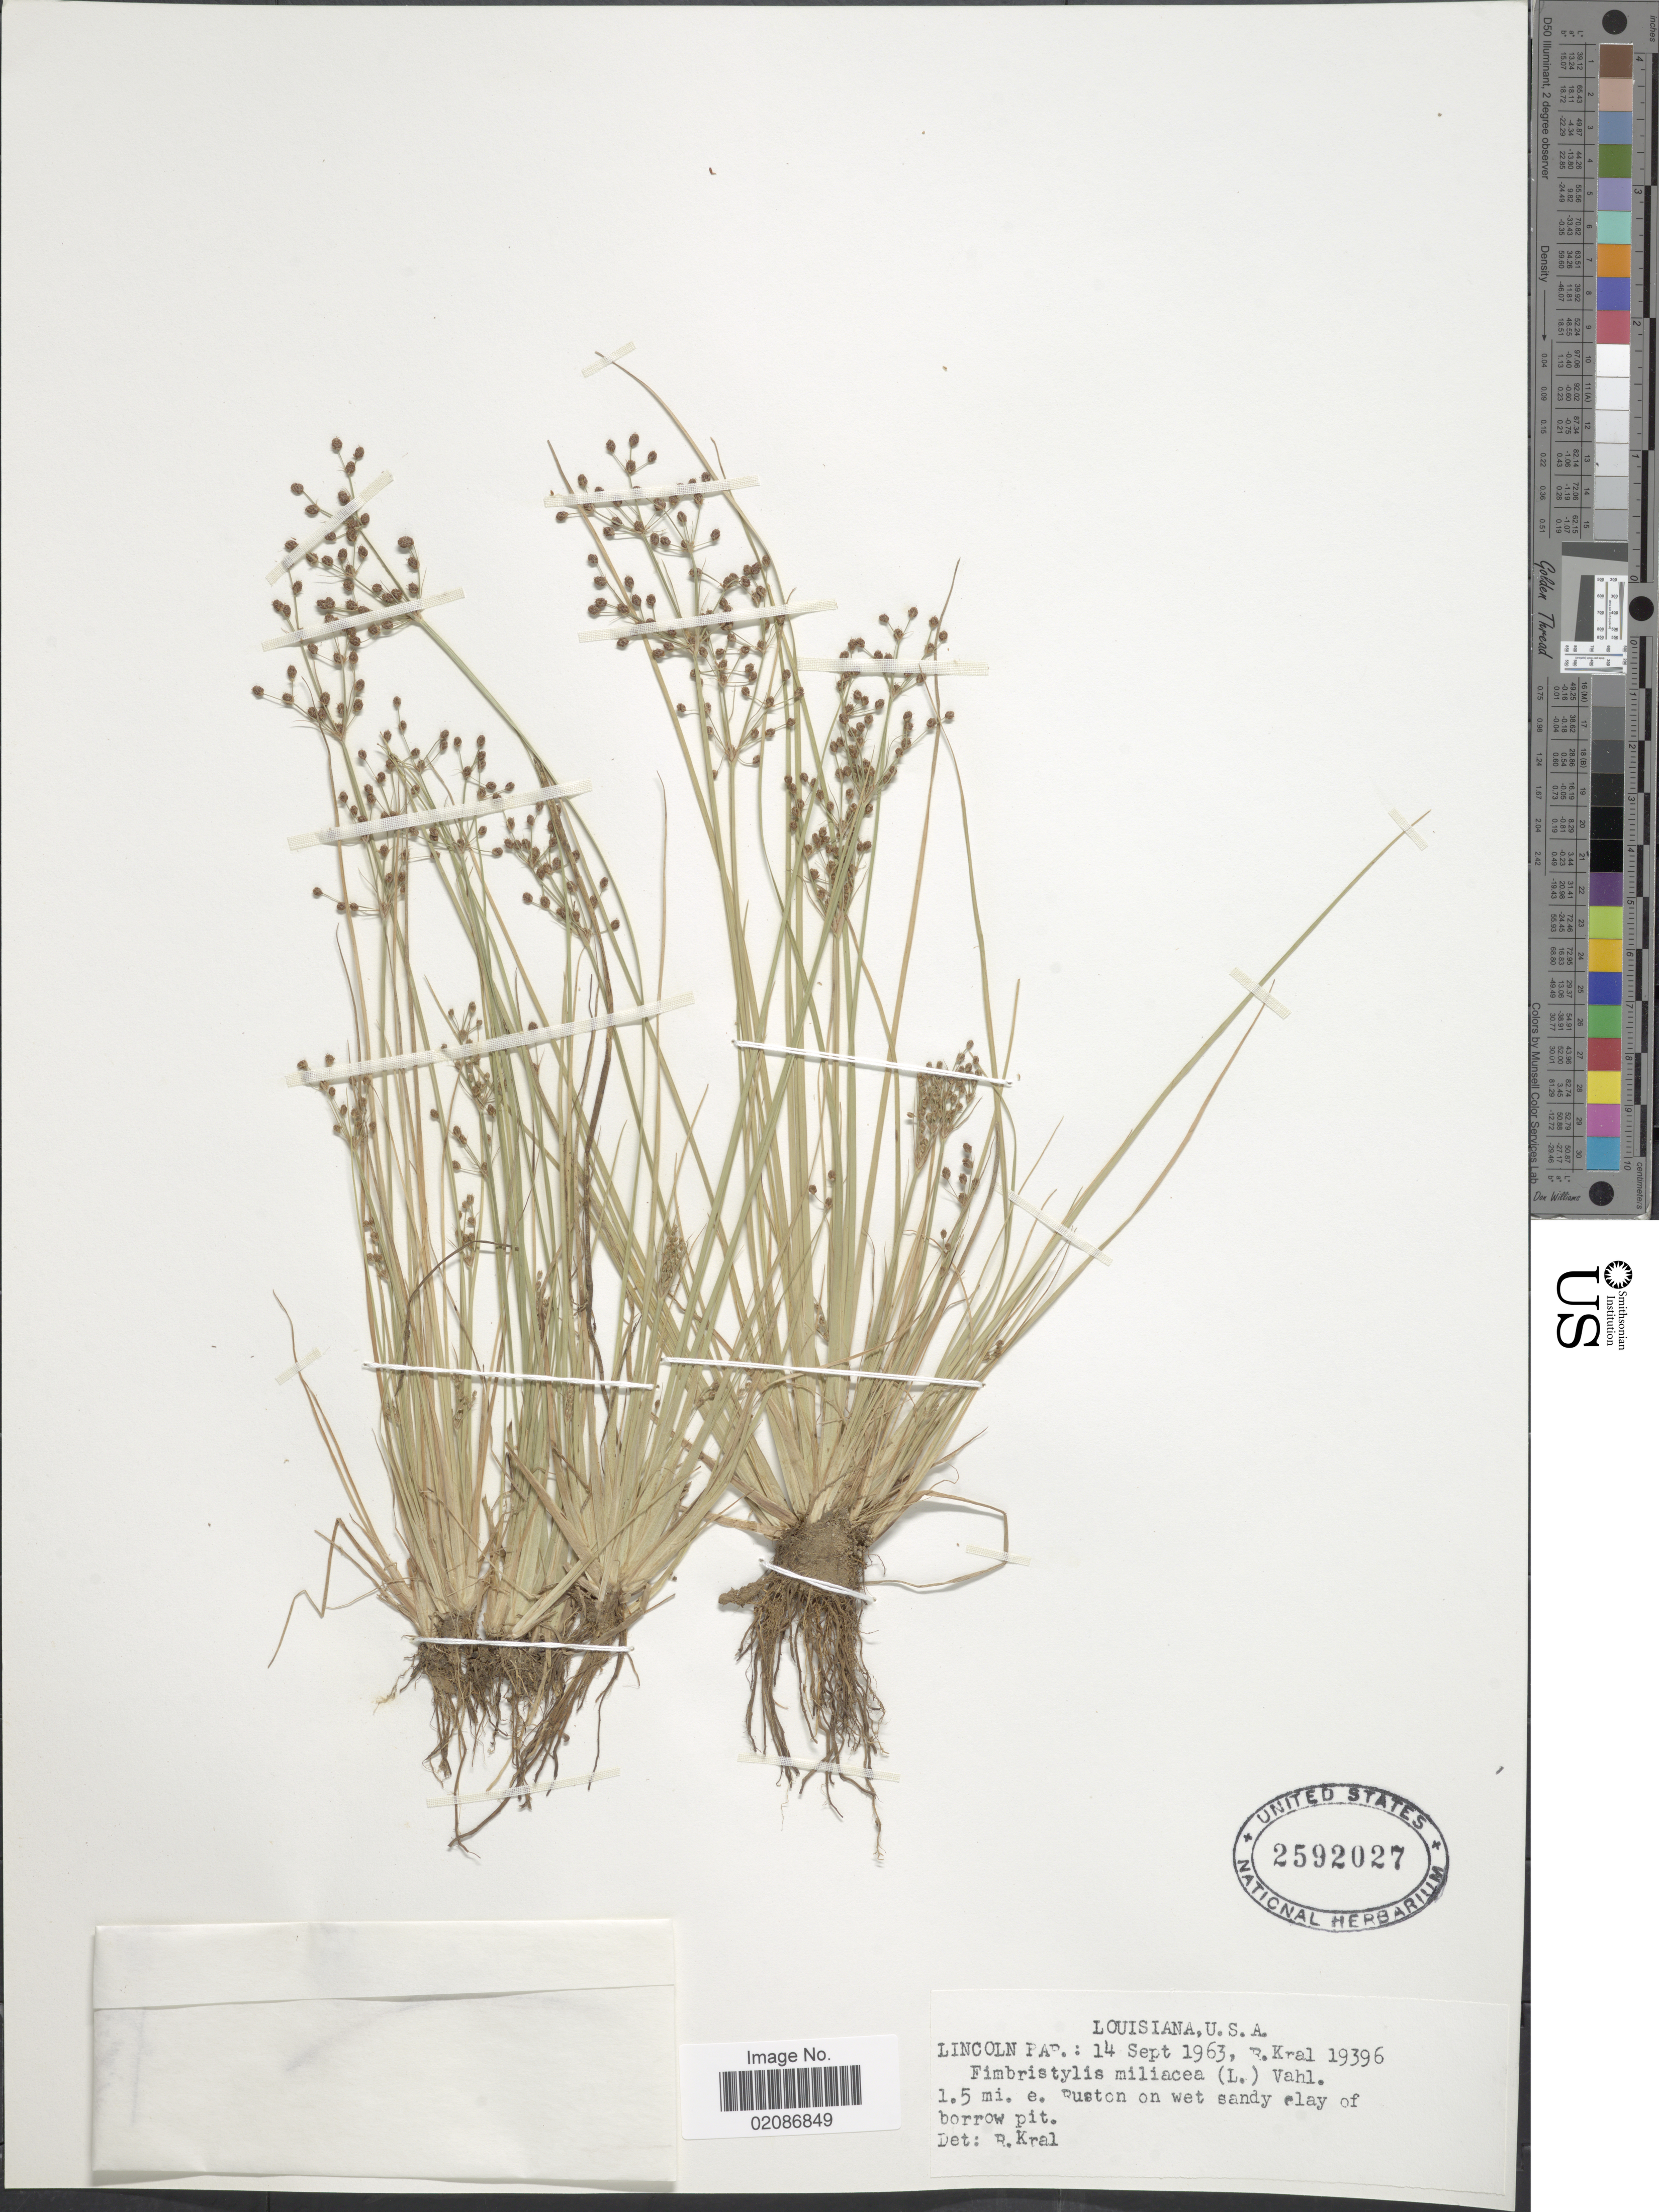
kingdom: Plantae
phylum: Tracheophyta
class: Liliopsida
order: Poales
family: Cyperaceae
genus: Fimbristylis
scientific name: Fimbristylis littoralis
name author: Gaudich.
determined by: Strong, M. T., (US), Smithsonian Institution - National Museum of Natural History (UNITED STATES)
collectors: R. Kral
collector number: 19396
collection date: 1963-09-14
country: United States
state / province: Louisiana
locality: Lincoln Par.: 1.5 mi. e. Ruston on wet sandy clay of borrow pit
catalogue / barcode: US 2592027